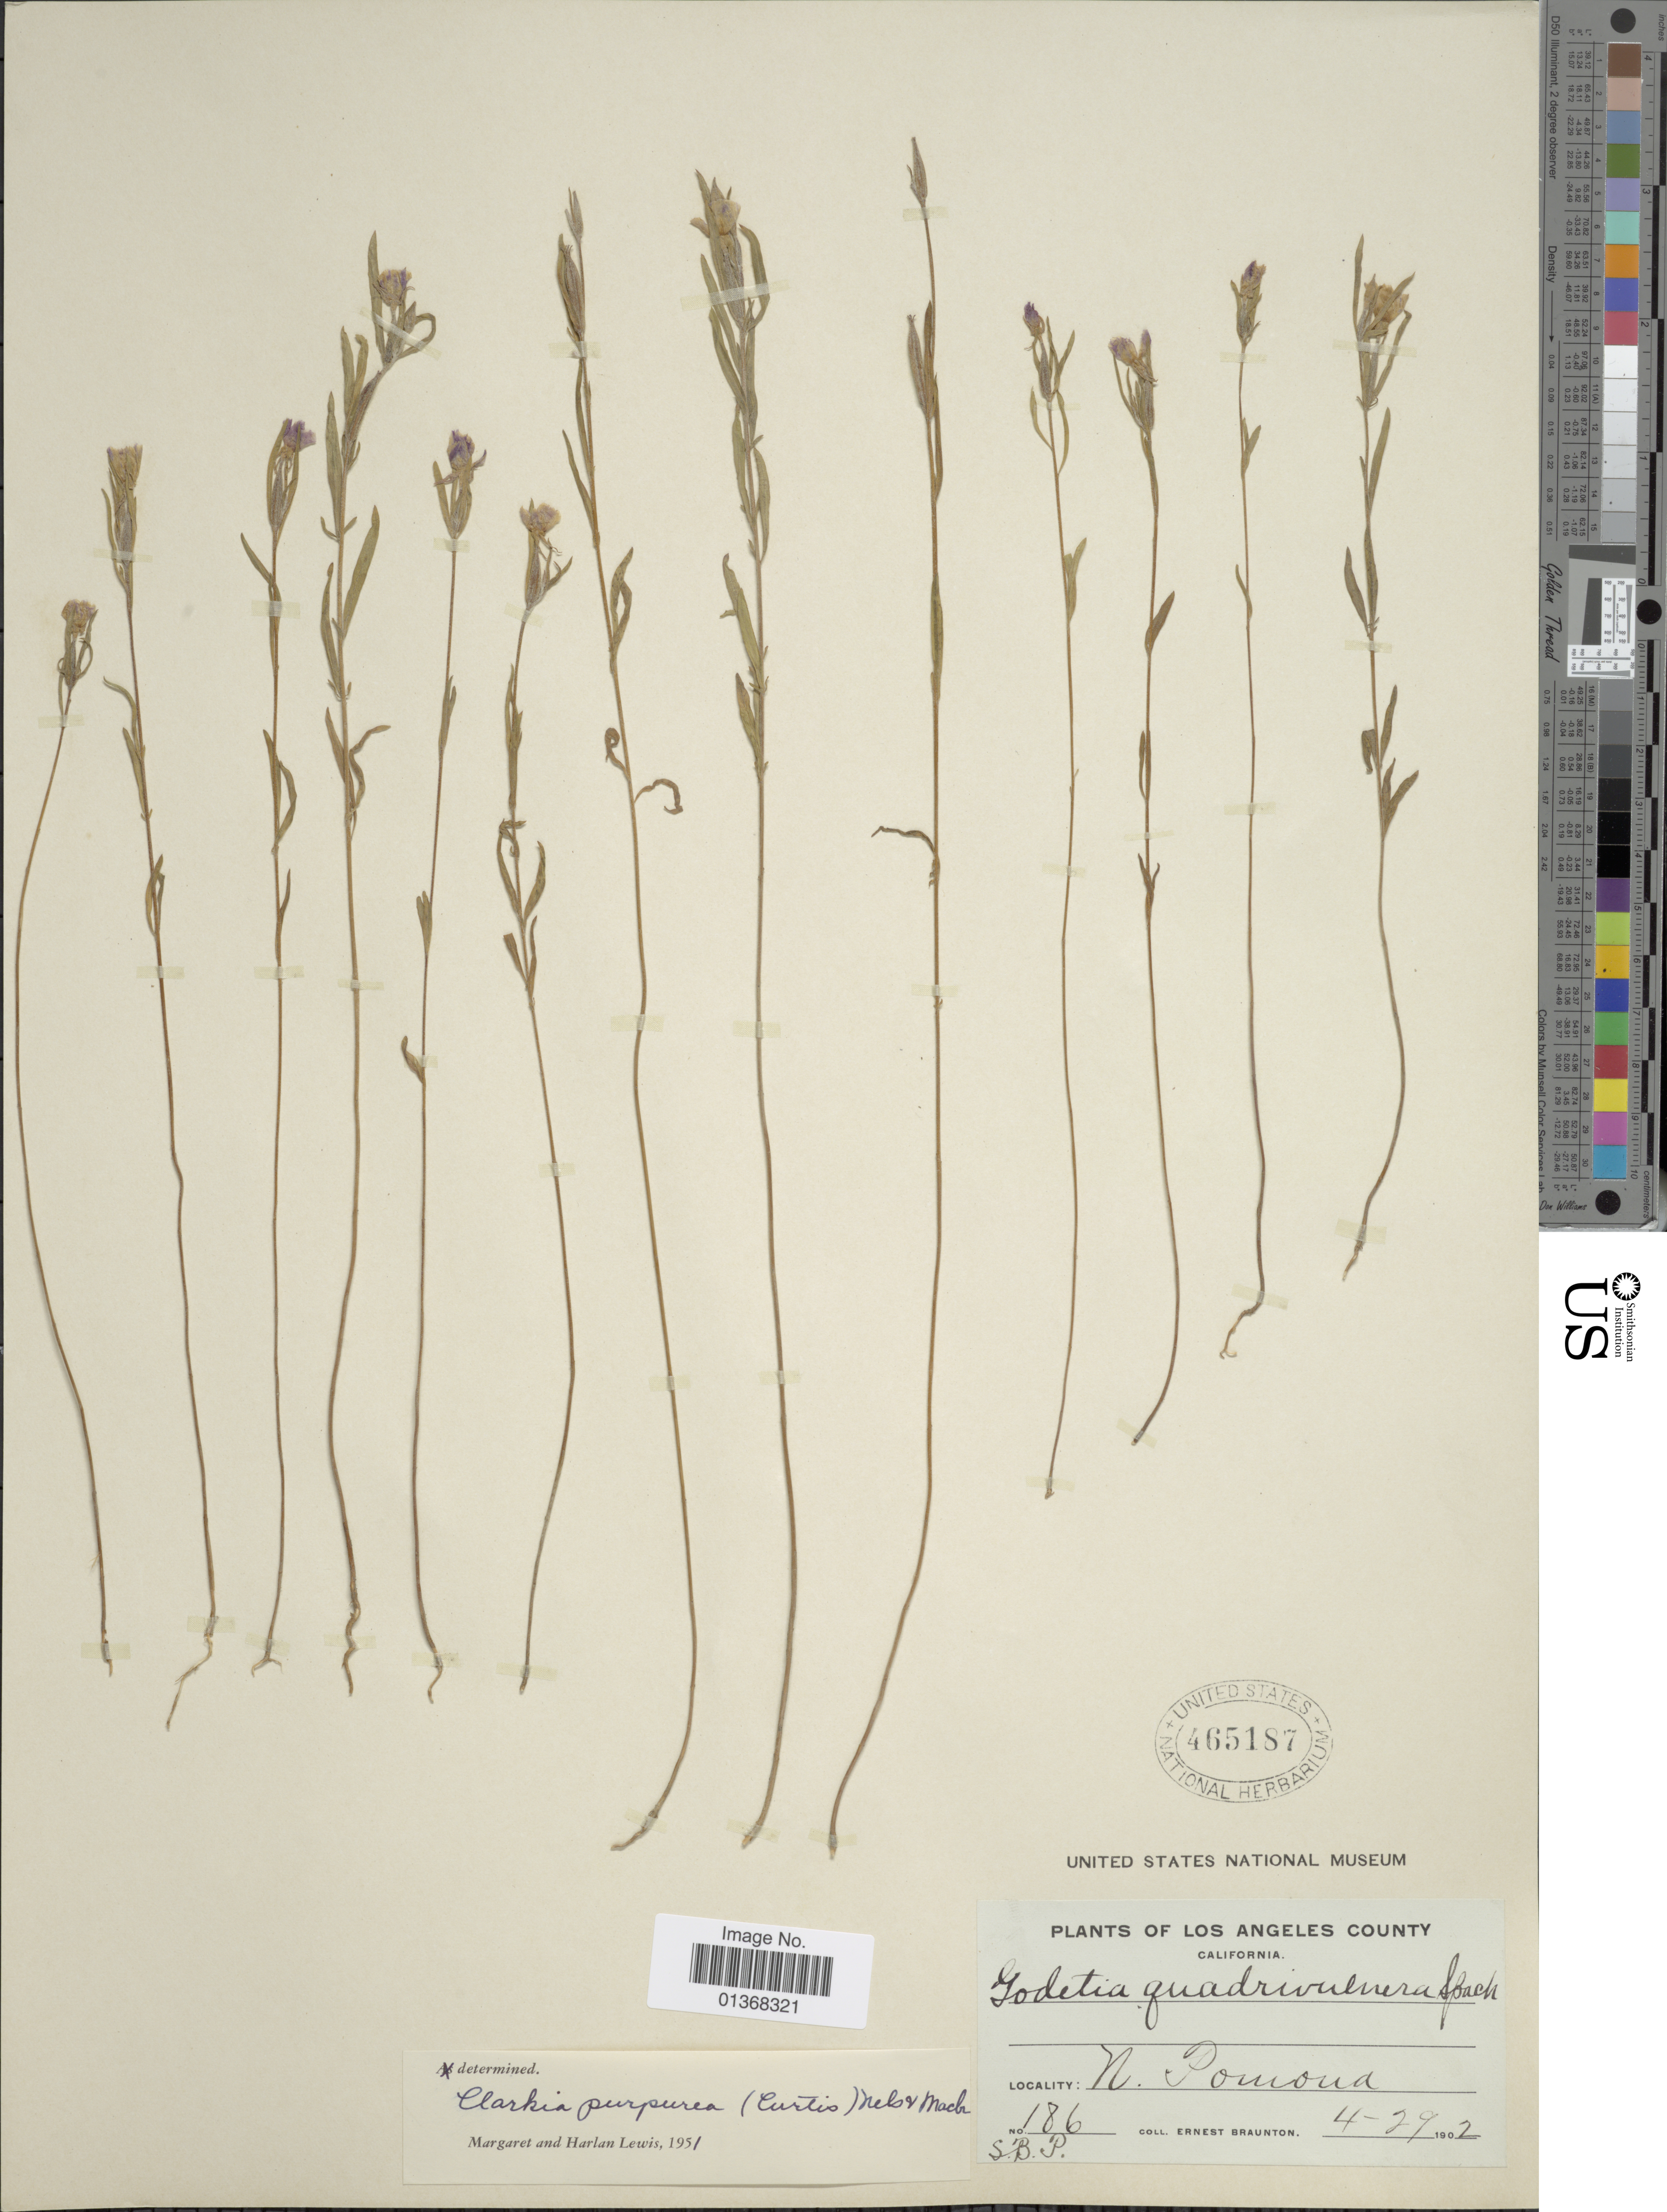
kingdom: Plantae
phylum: Tracheophyta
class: Magnoliopsida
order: Myrtales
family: Onagraceae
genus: Clarkia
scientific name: Clarkia purpurea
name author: (Curtis) A. Nelson & J.F. Macbr.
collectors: E. Braunton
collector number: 186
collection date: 1902-04-29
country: United States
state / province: California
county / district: Los Angeles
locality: Los Angeles County, N. Pomona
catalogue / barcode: US 465187